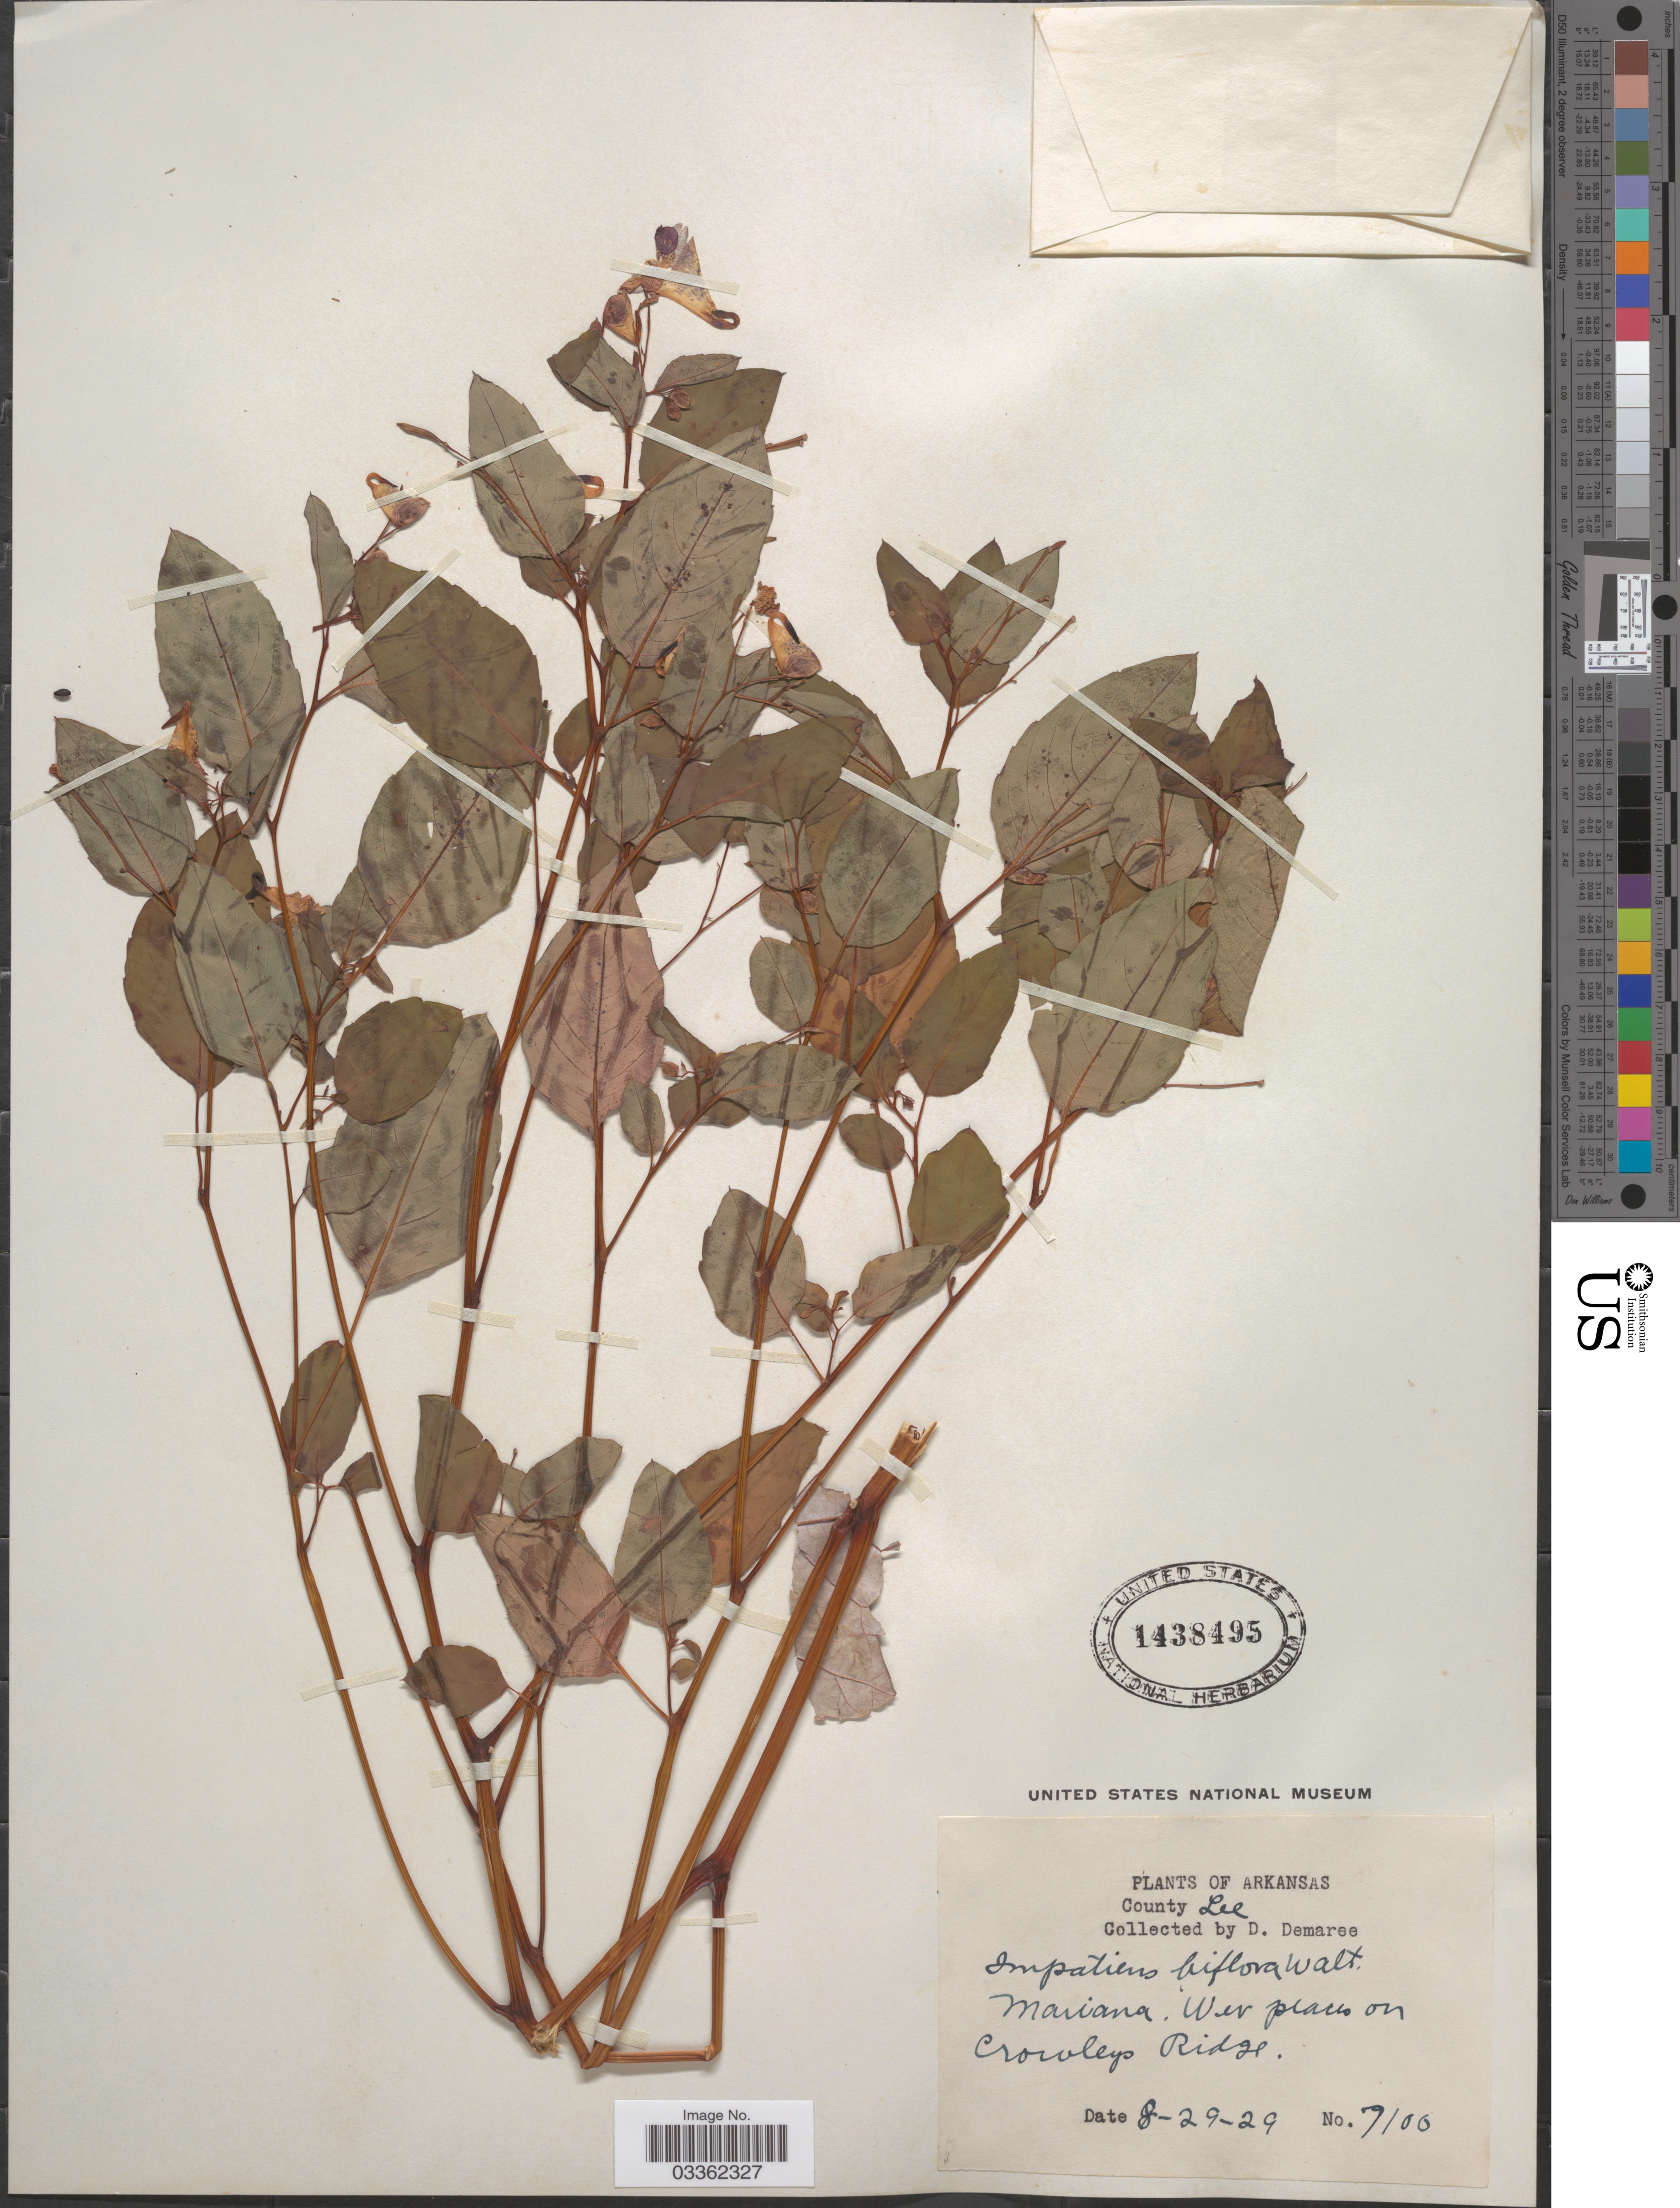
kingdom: Plantae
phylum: Tracheophyta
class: Magnoliopsida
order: Ericales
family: Balsaminaceae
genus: Impatiens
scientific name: Impatiens capensis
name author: Meerb.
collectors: D. Demaree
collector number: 7100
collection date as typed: Transcribed d/m/y: 29/8/29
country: United States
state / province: Arkansas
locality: County Lee, Mariana. Wet places on Crowleys Ridge.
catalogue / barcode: US 1438495